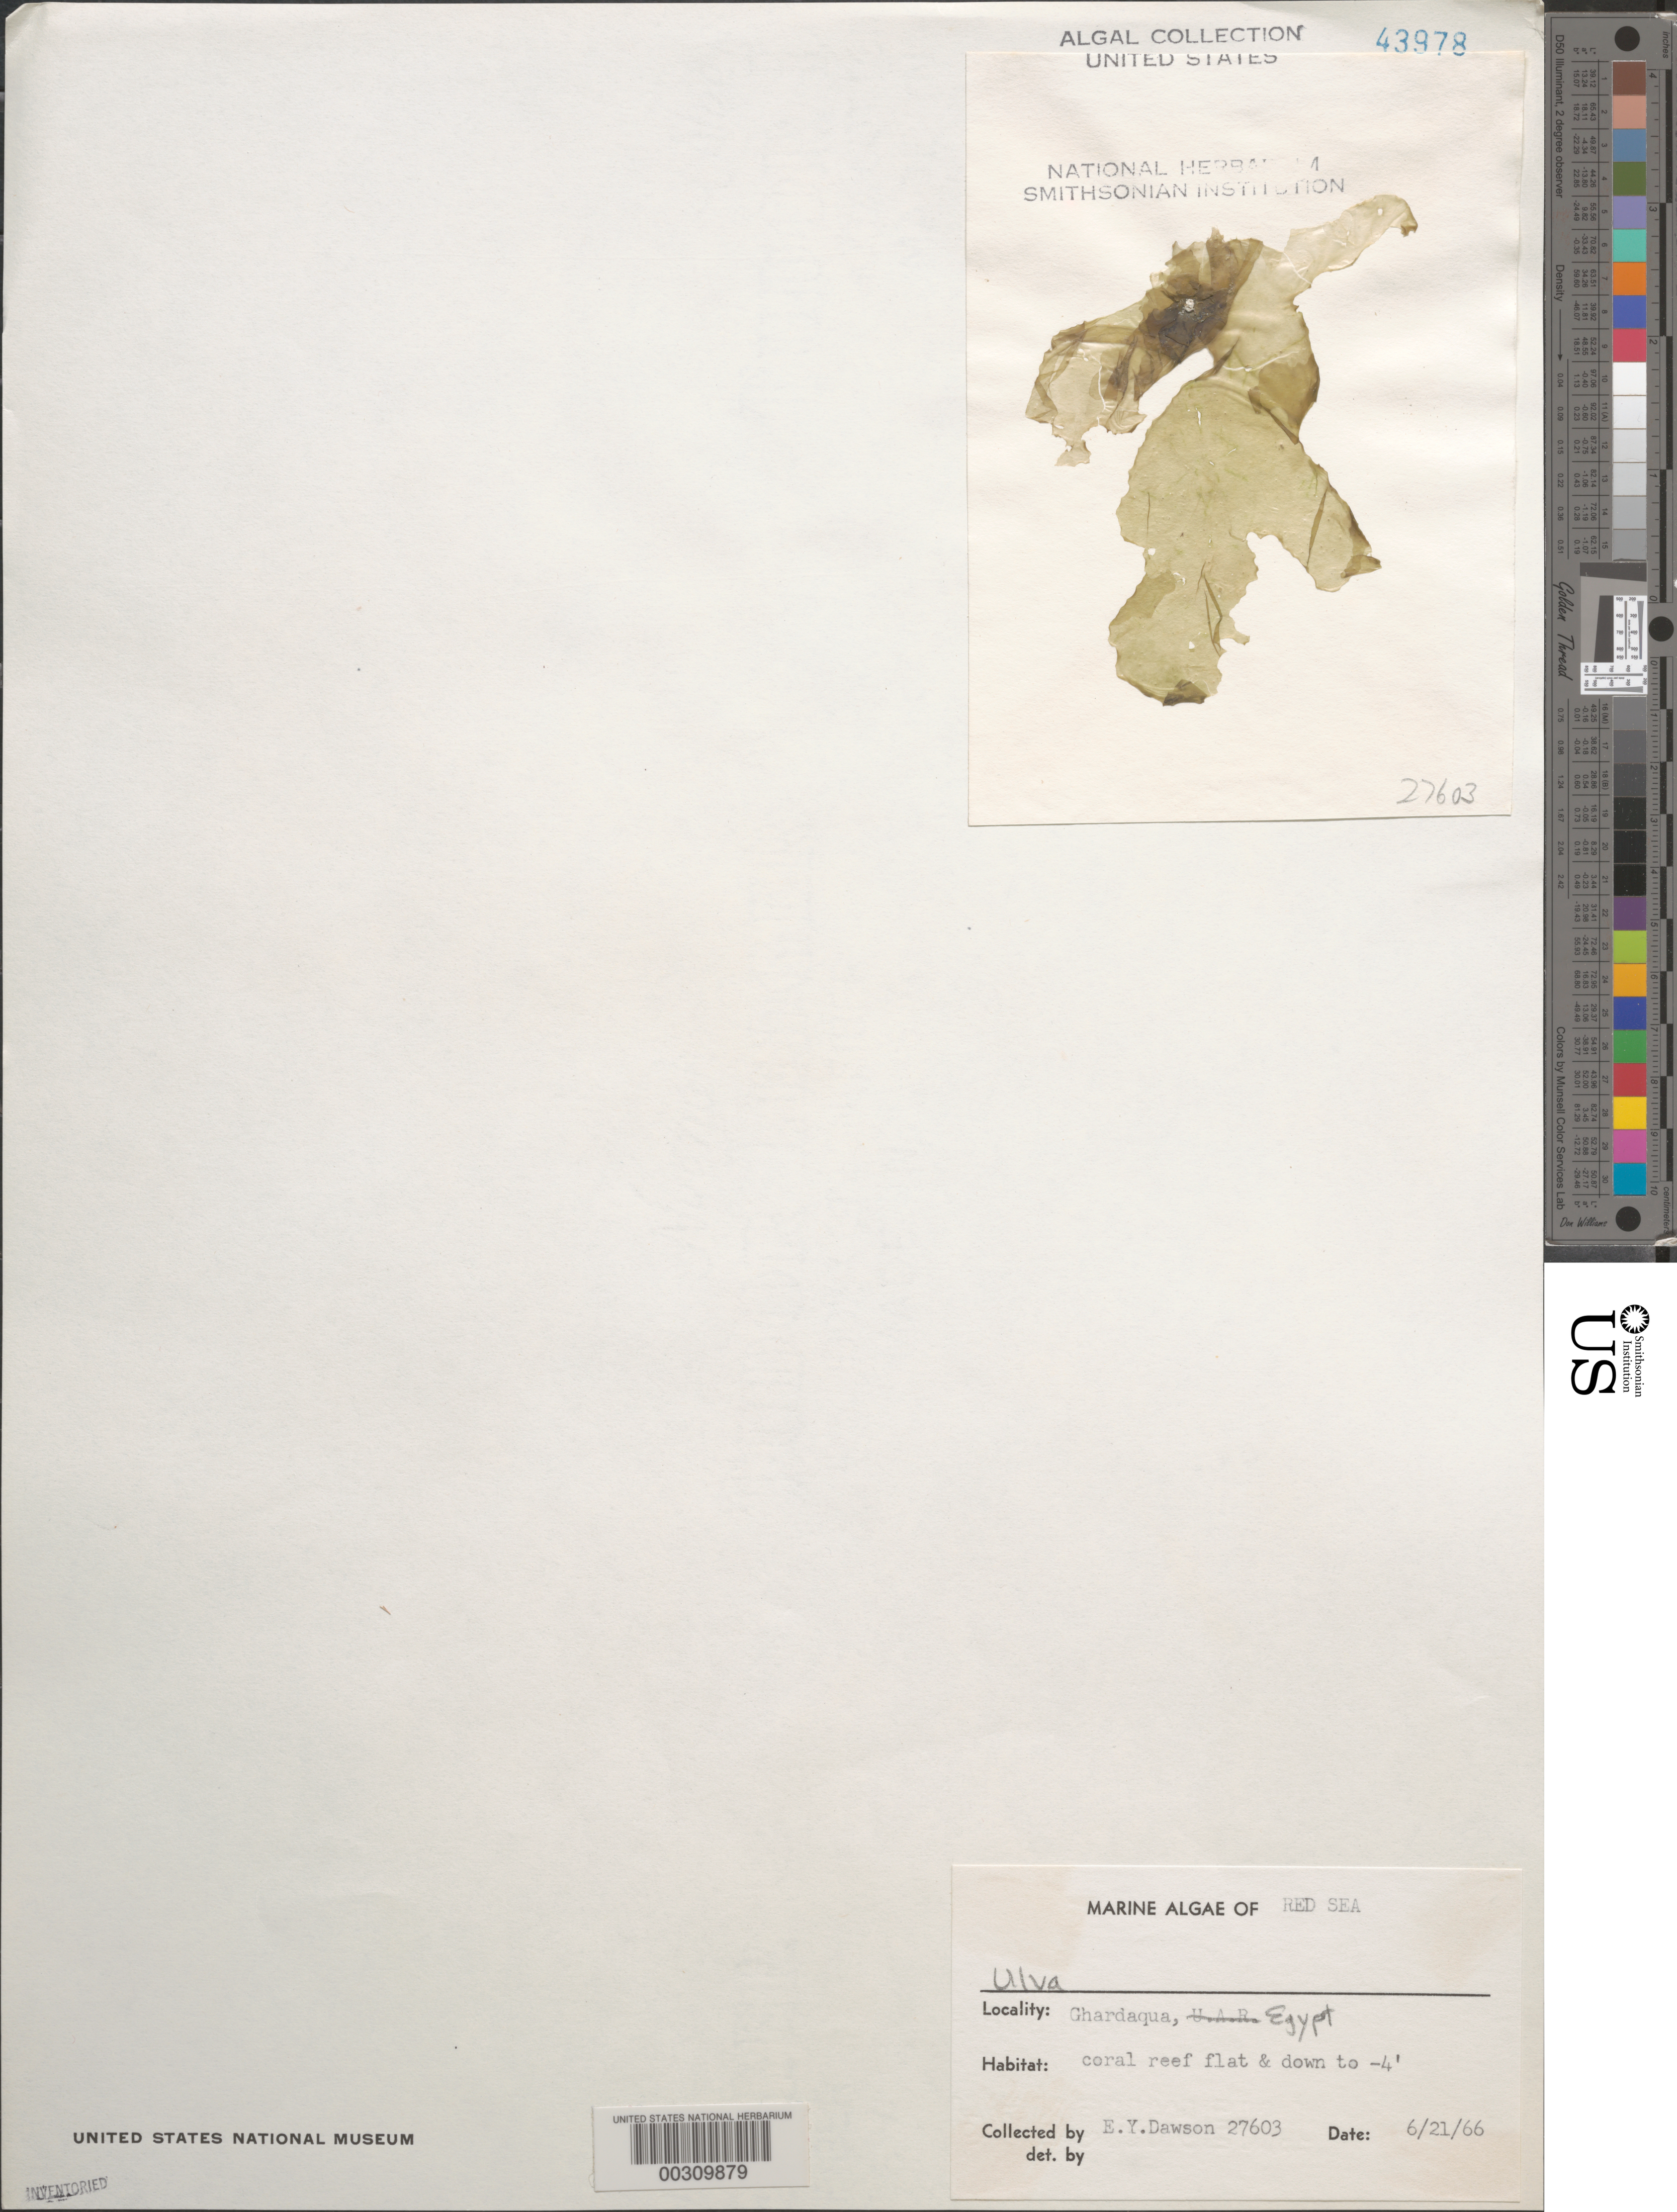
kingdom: Plantae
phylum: Chlorophyta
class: Ulvophyceae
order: Ulvales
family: Ulvaceae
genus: Ulva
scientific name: Ulva sp.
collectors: E. Y. Dawson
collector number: EYD 27603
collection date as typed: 21 Jun 1966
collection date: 1966-06-21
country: Egypt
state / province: Al Bahr al Ahmar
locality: Ghardaqua, Red Sea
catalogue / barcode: US 43978